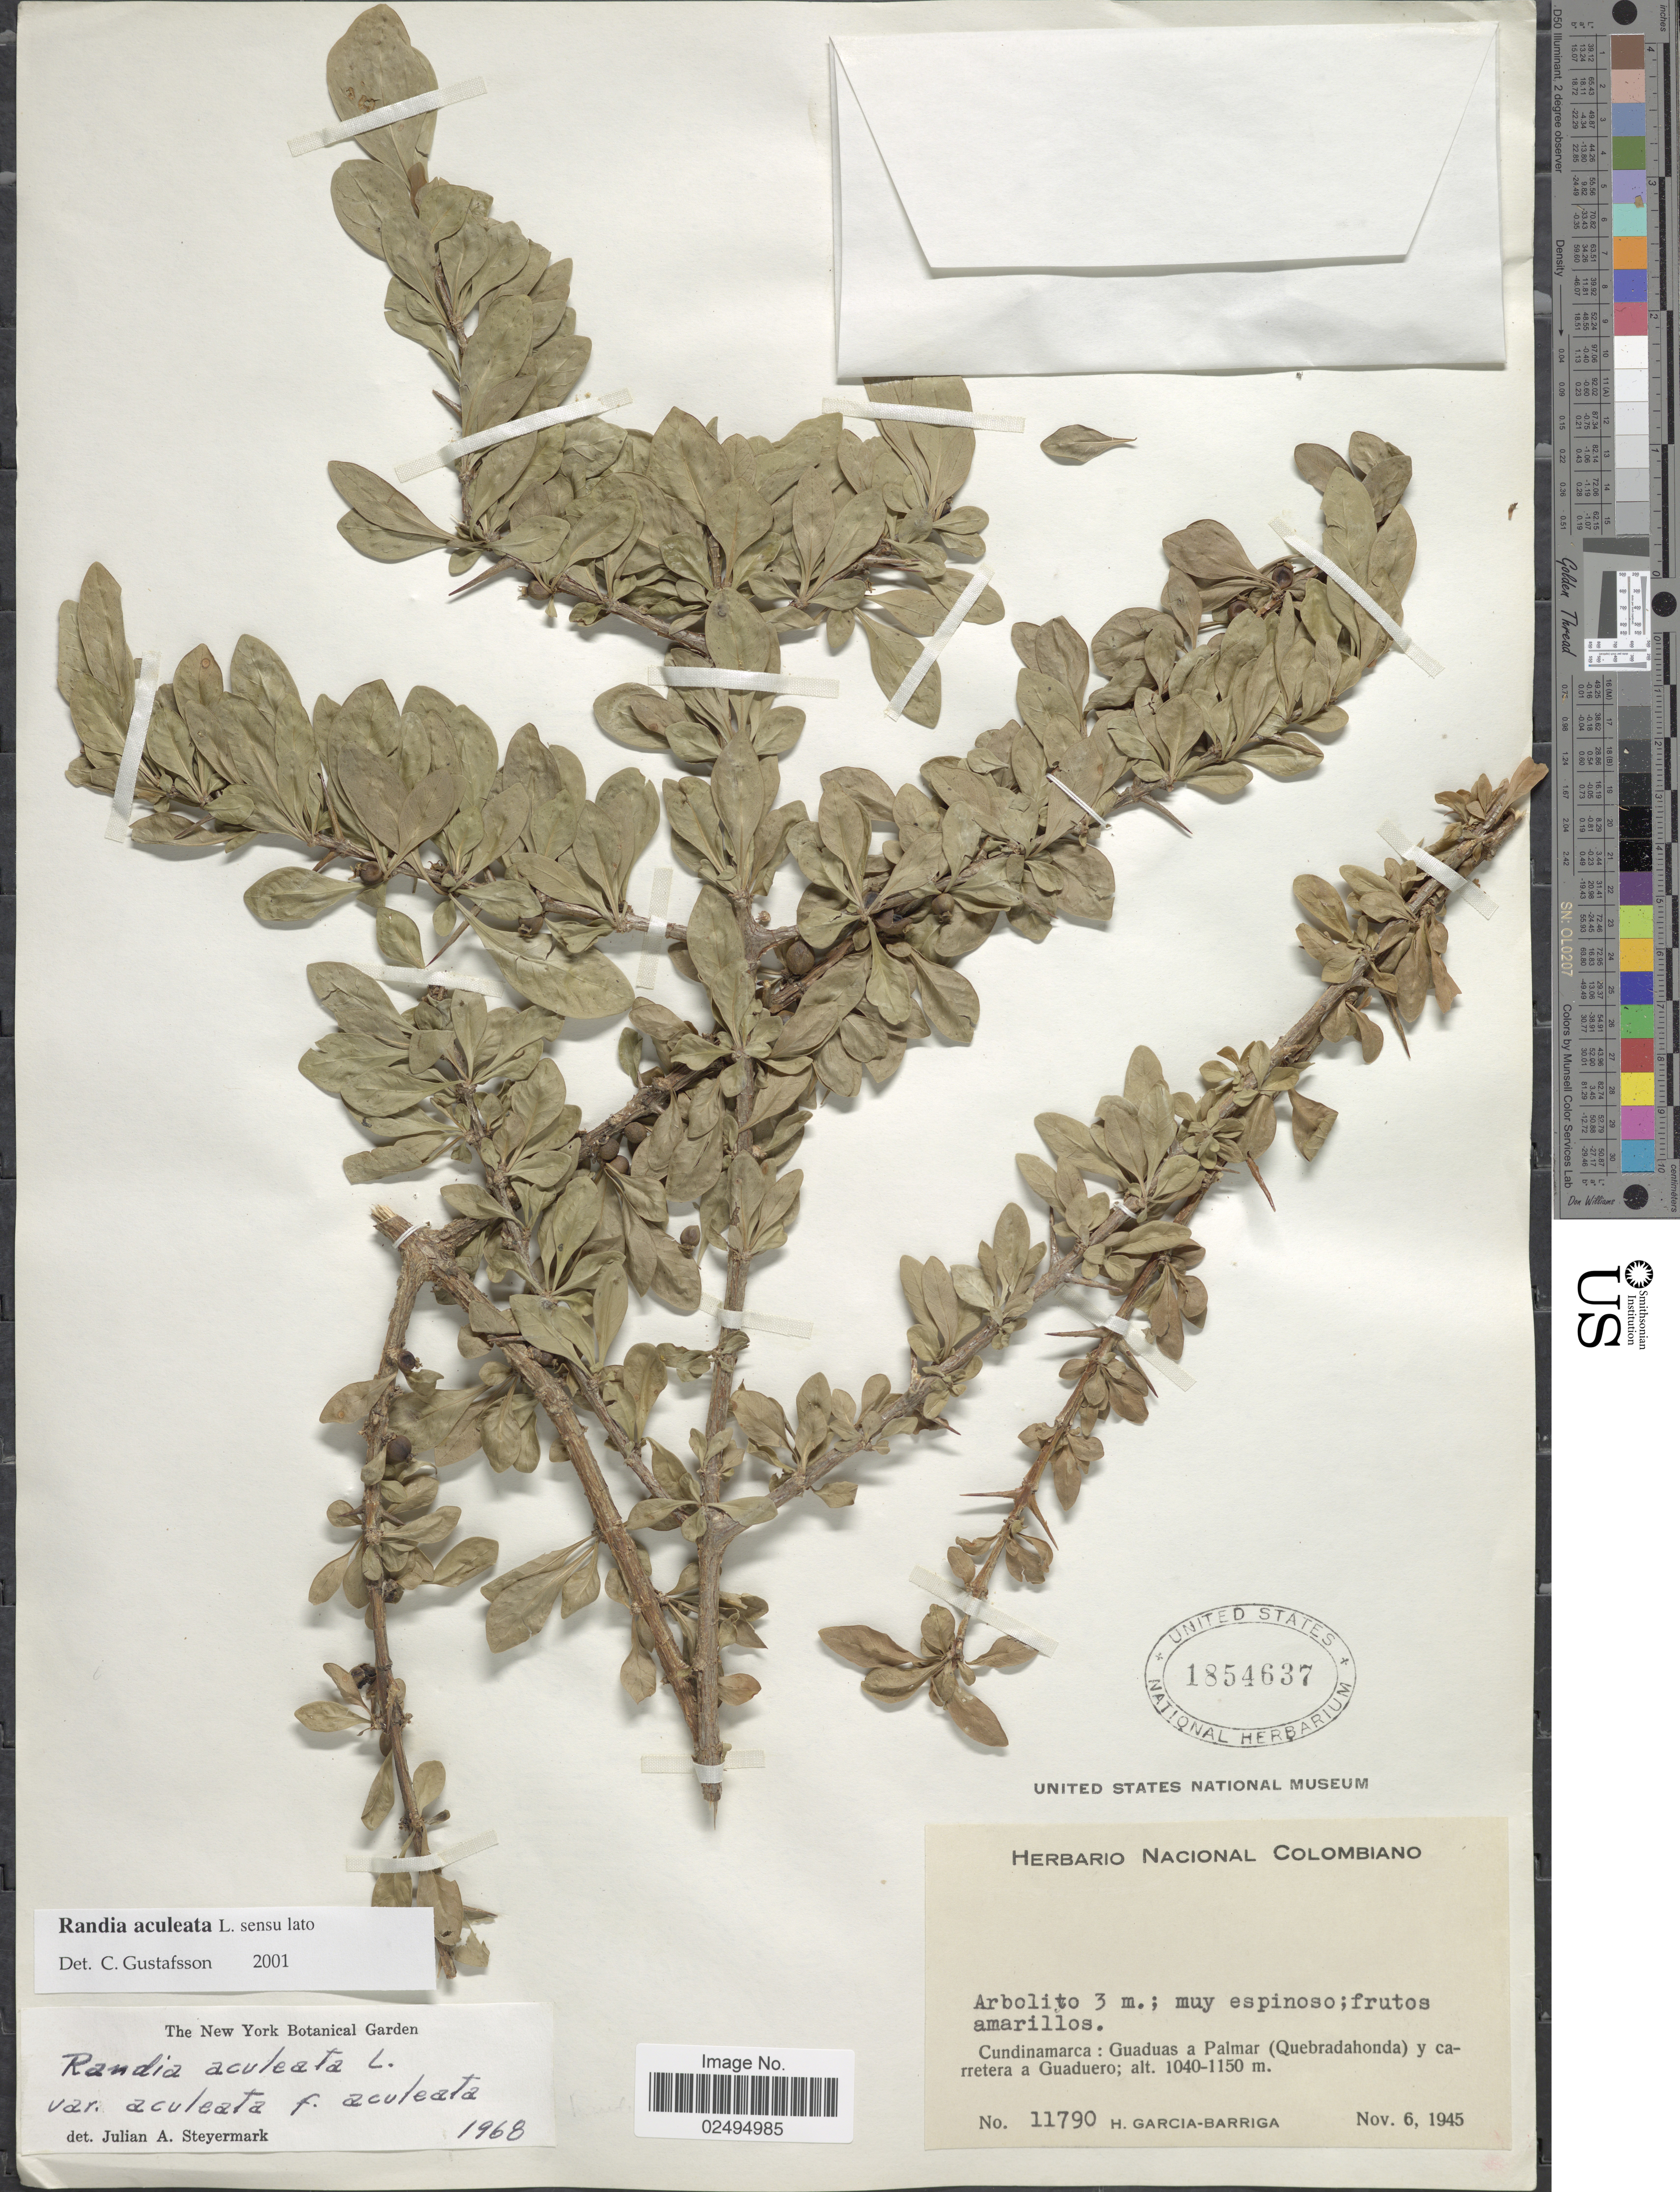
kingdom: Plantae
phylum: Tracheophyta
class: Magnoliopsida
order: Gentianales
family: Rubiaceae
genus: Randia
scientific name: Randia aculeata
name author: L.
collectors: H. García Barriga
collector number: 11790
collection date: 1945-11-06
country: Colombia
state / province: Cundinamarca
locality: Guaduas a Palmar (Quebradahonda) y carretera a Guaduero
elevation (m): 1040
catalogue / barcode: US 1854637